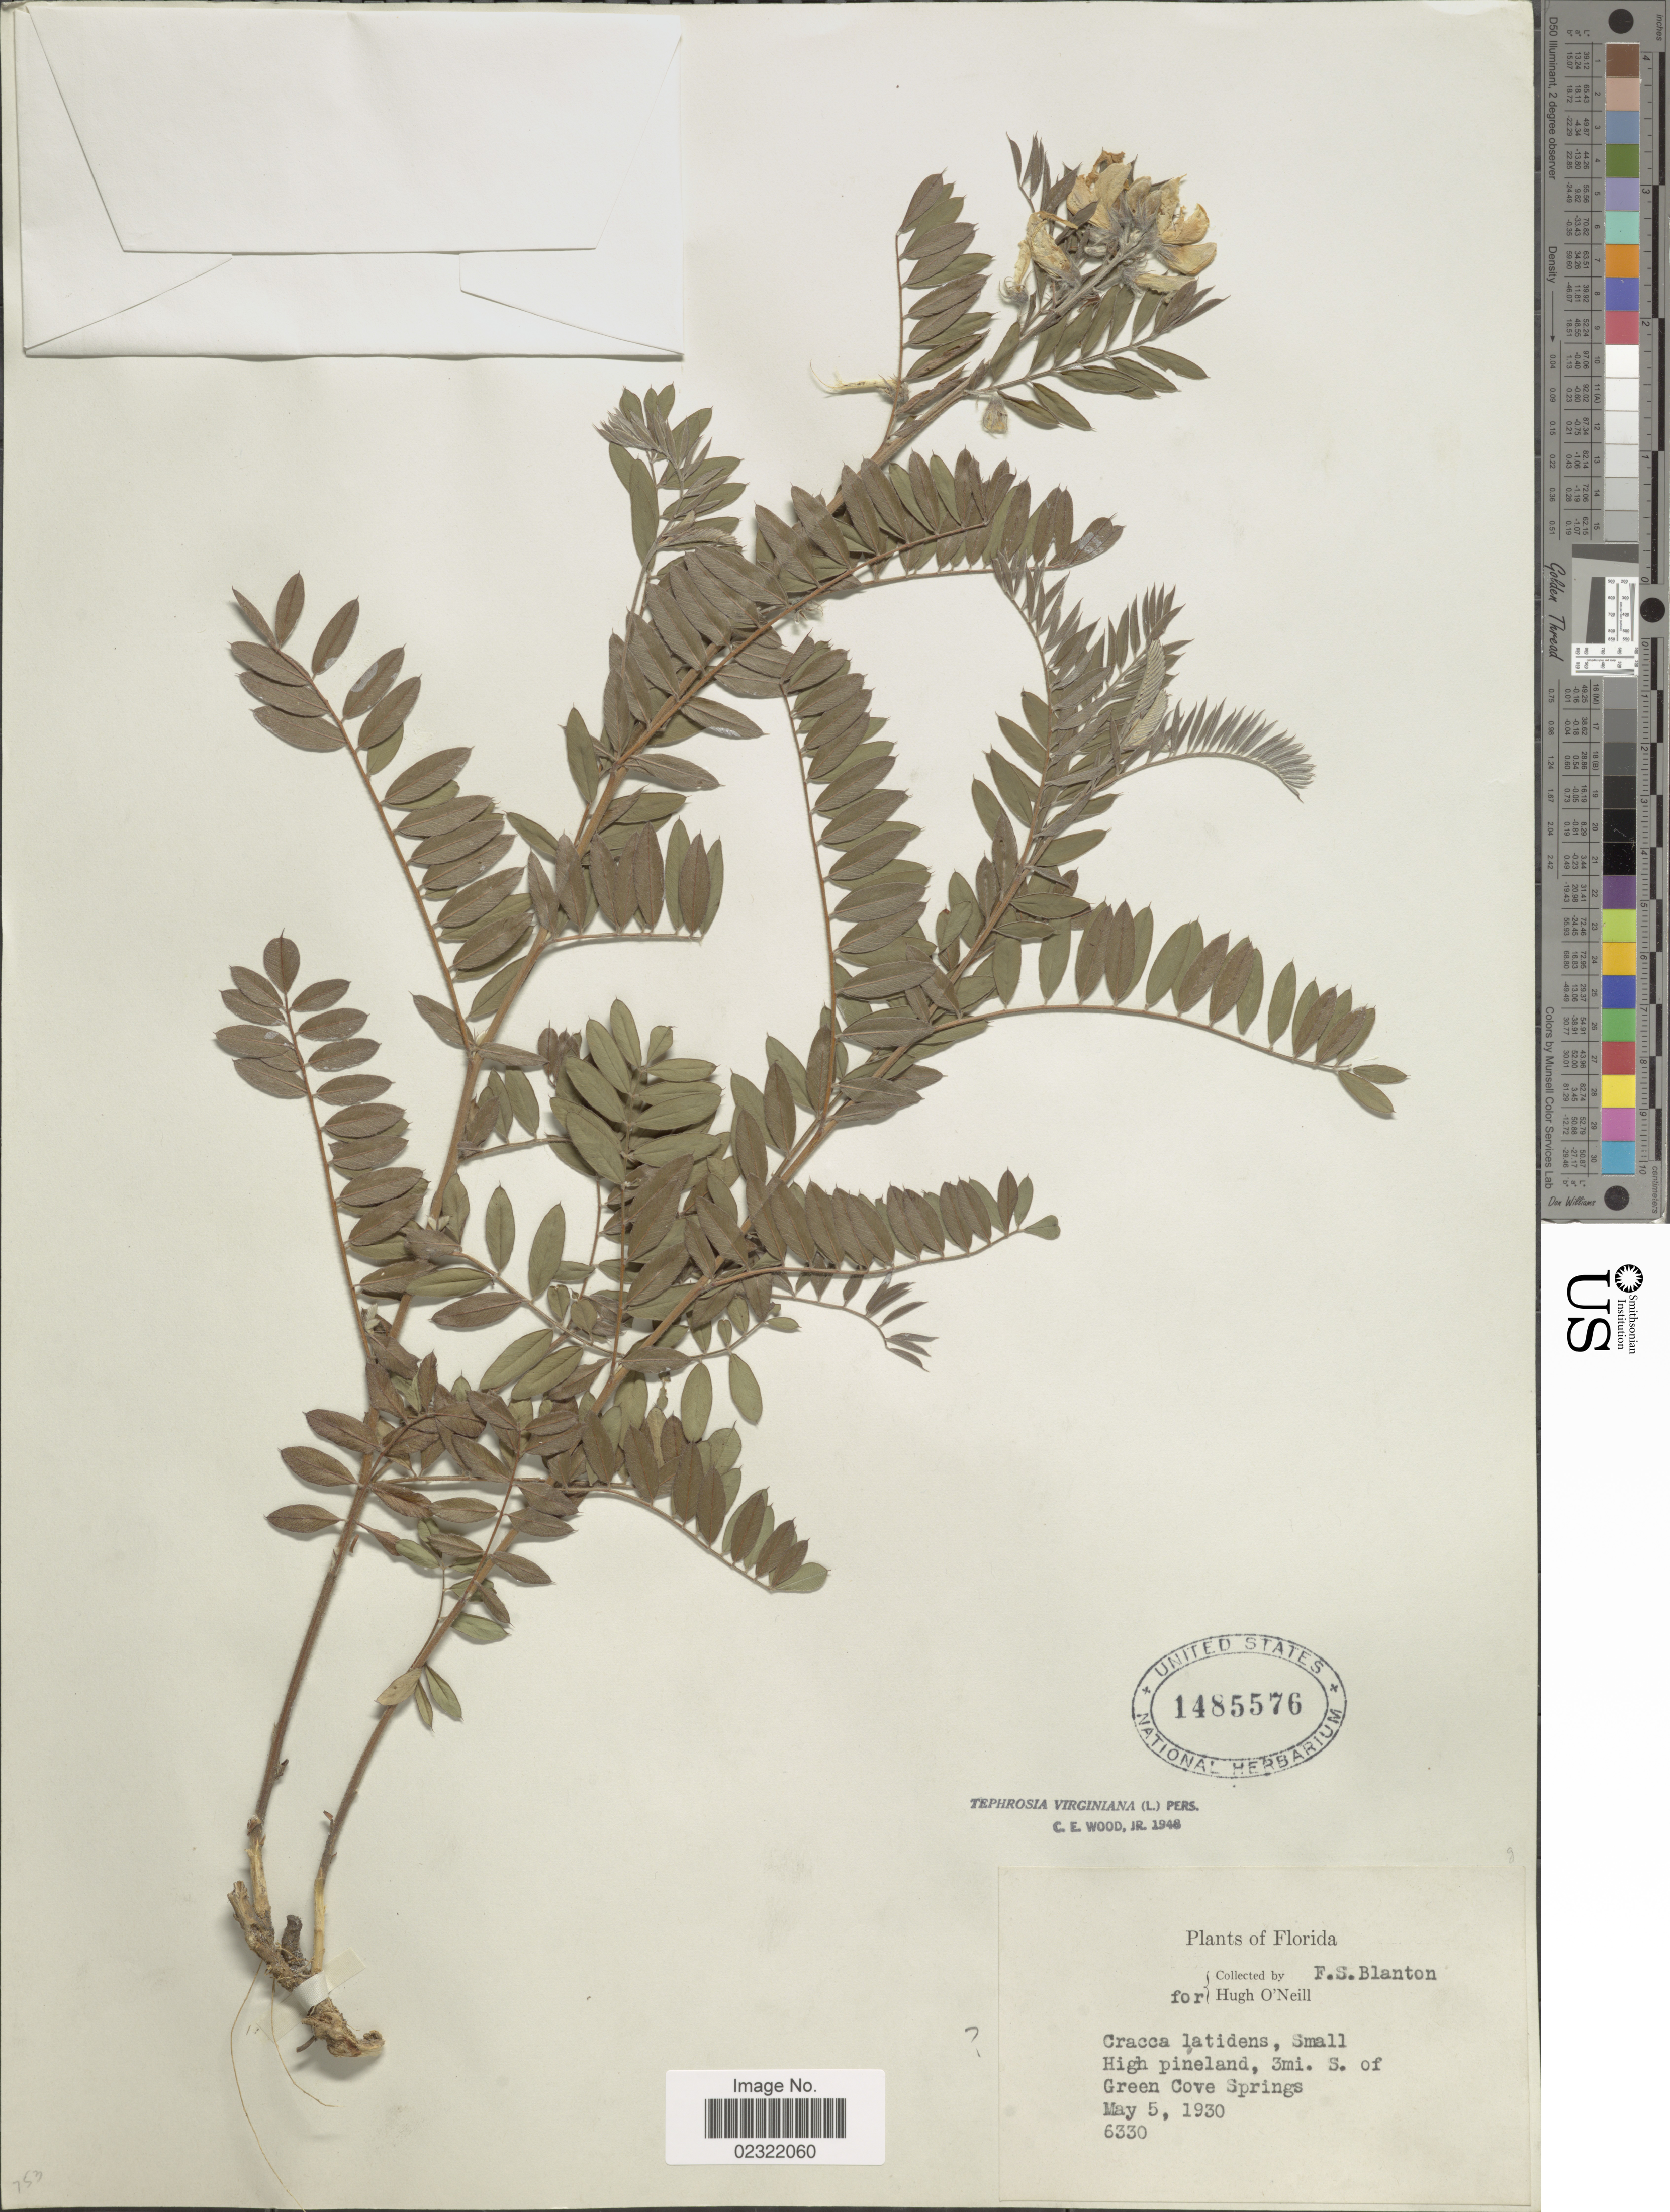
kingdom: Plantae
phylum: Tracheophyta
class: Magnoliopsida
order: Fabales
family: Fabaceae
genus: Tephrosia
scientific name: Tephrosia virginiana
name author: (L.) Pers.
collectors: F. S. Blanton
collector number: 6330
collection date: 1930-05-05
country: United States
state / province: Florida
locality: High pineland, 3mi S of Green Cove Springs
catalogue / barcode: US 1485576